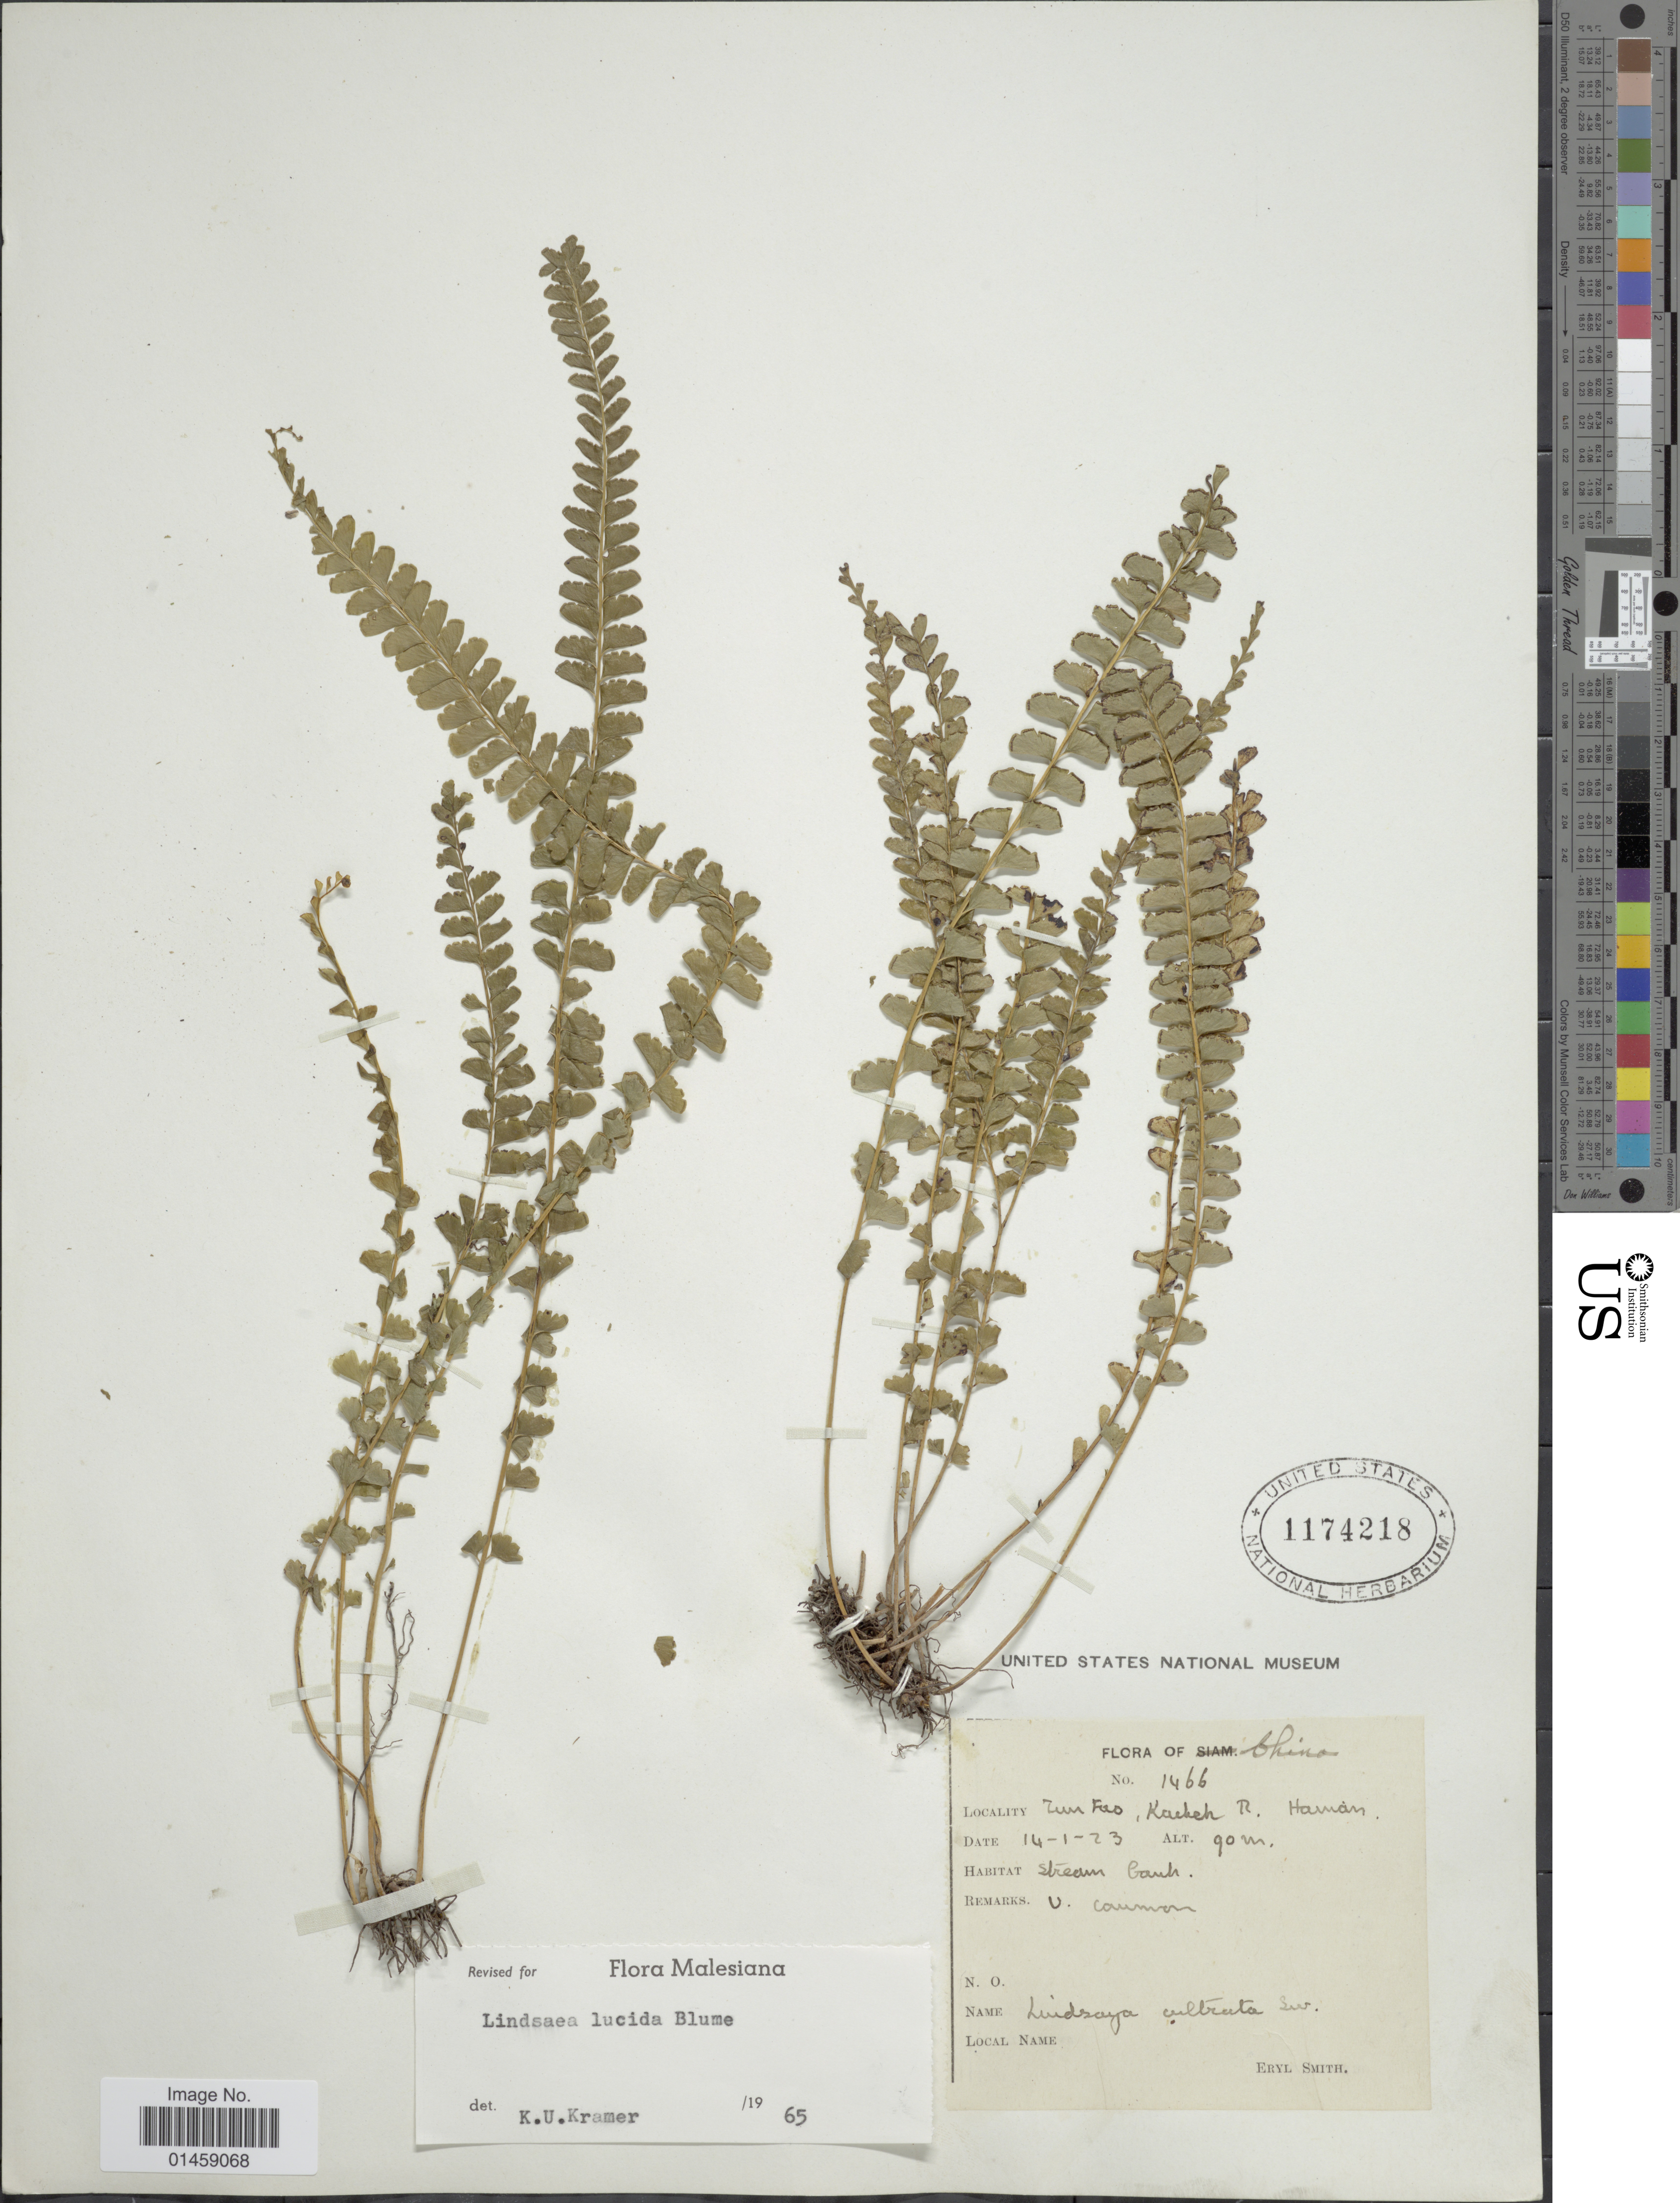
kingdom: Plantae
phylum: Tracheophyta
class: Polypodiopsida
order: Polypodiales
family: Lindsaeaceae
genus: Lindsaea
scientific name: Lindsaea lucida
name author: Blume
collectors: E. Smith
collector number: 1466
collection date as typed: Transcribed d/m/y: 14/1/23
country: China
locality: Tun Fuo, Kachek R. Harnan. [interpreted]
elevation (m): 90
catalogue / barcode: US 1174218